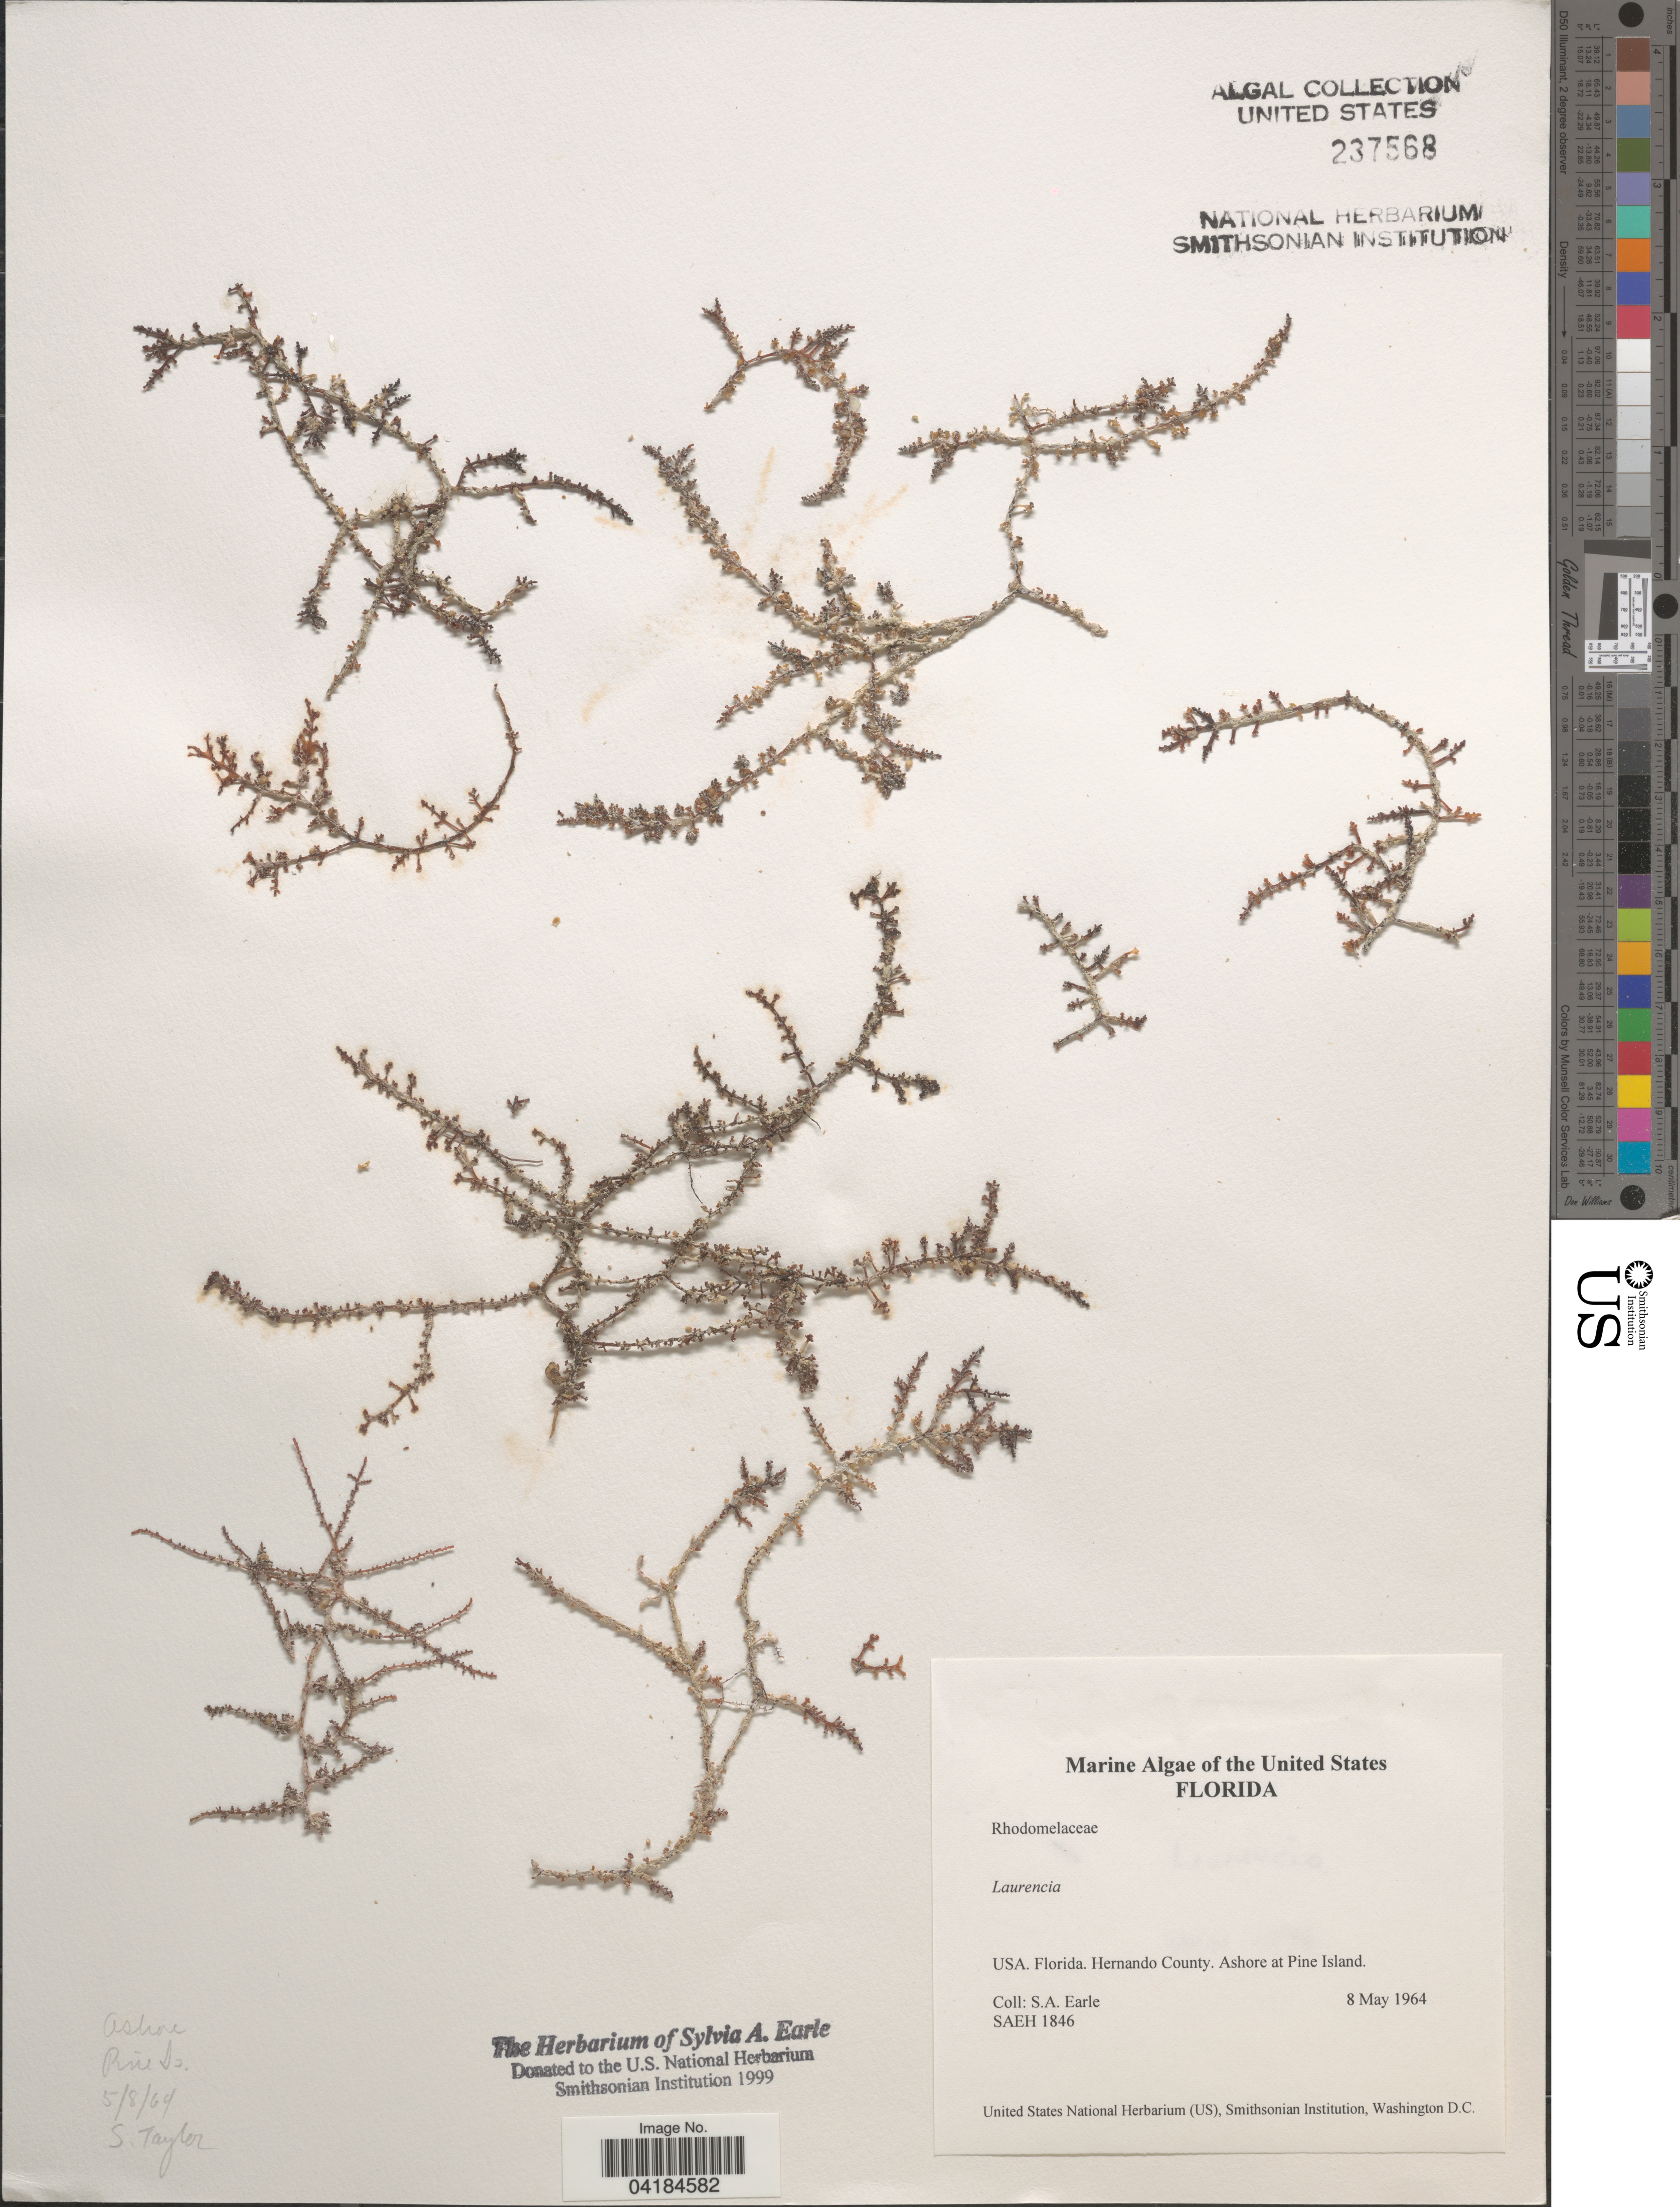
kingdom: Plantae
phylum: Rhodophyta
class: Florideophyceae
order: Ceramiales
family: Rhodomelaceae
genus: Laurencia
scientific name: Laurencia sp.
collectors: S. A. Earle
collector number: SAEH1846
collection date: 1964-05-08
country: United States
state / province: Florida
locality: Hernando County. Ashore at Pine Island.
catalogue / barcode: US 237568